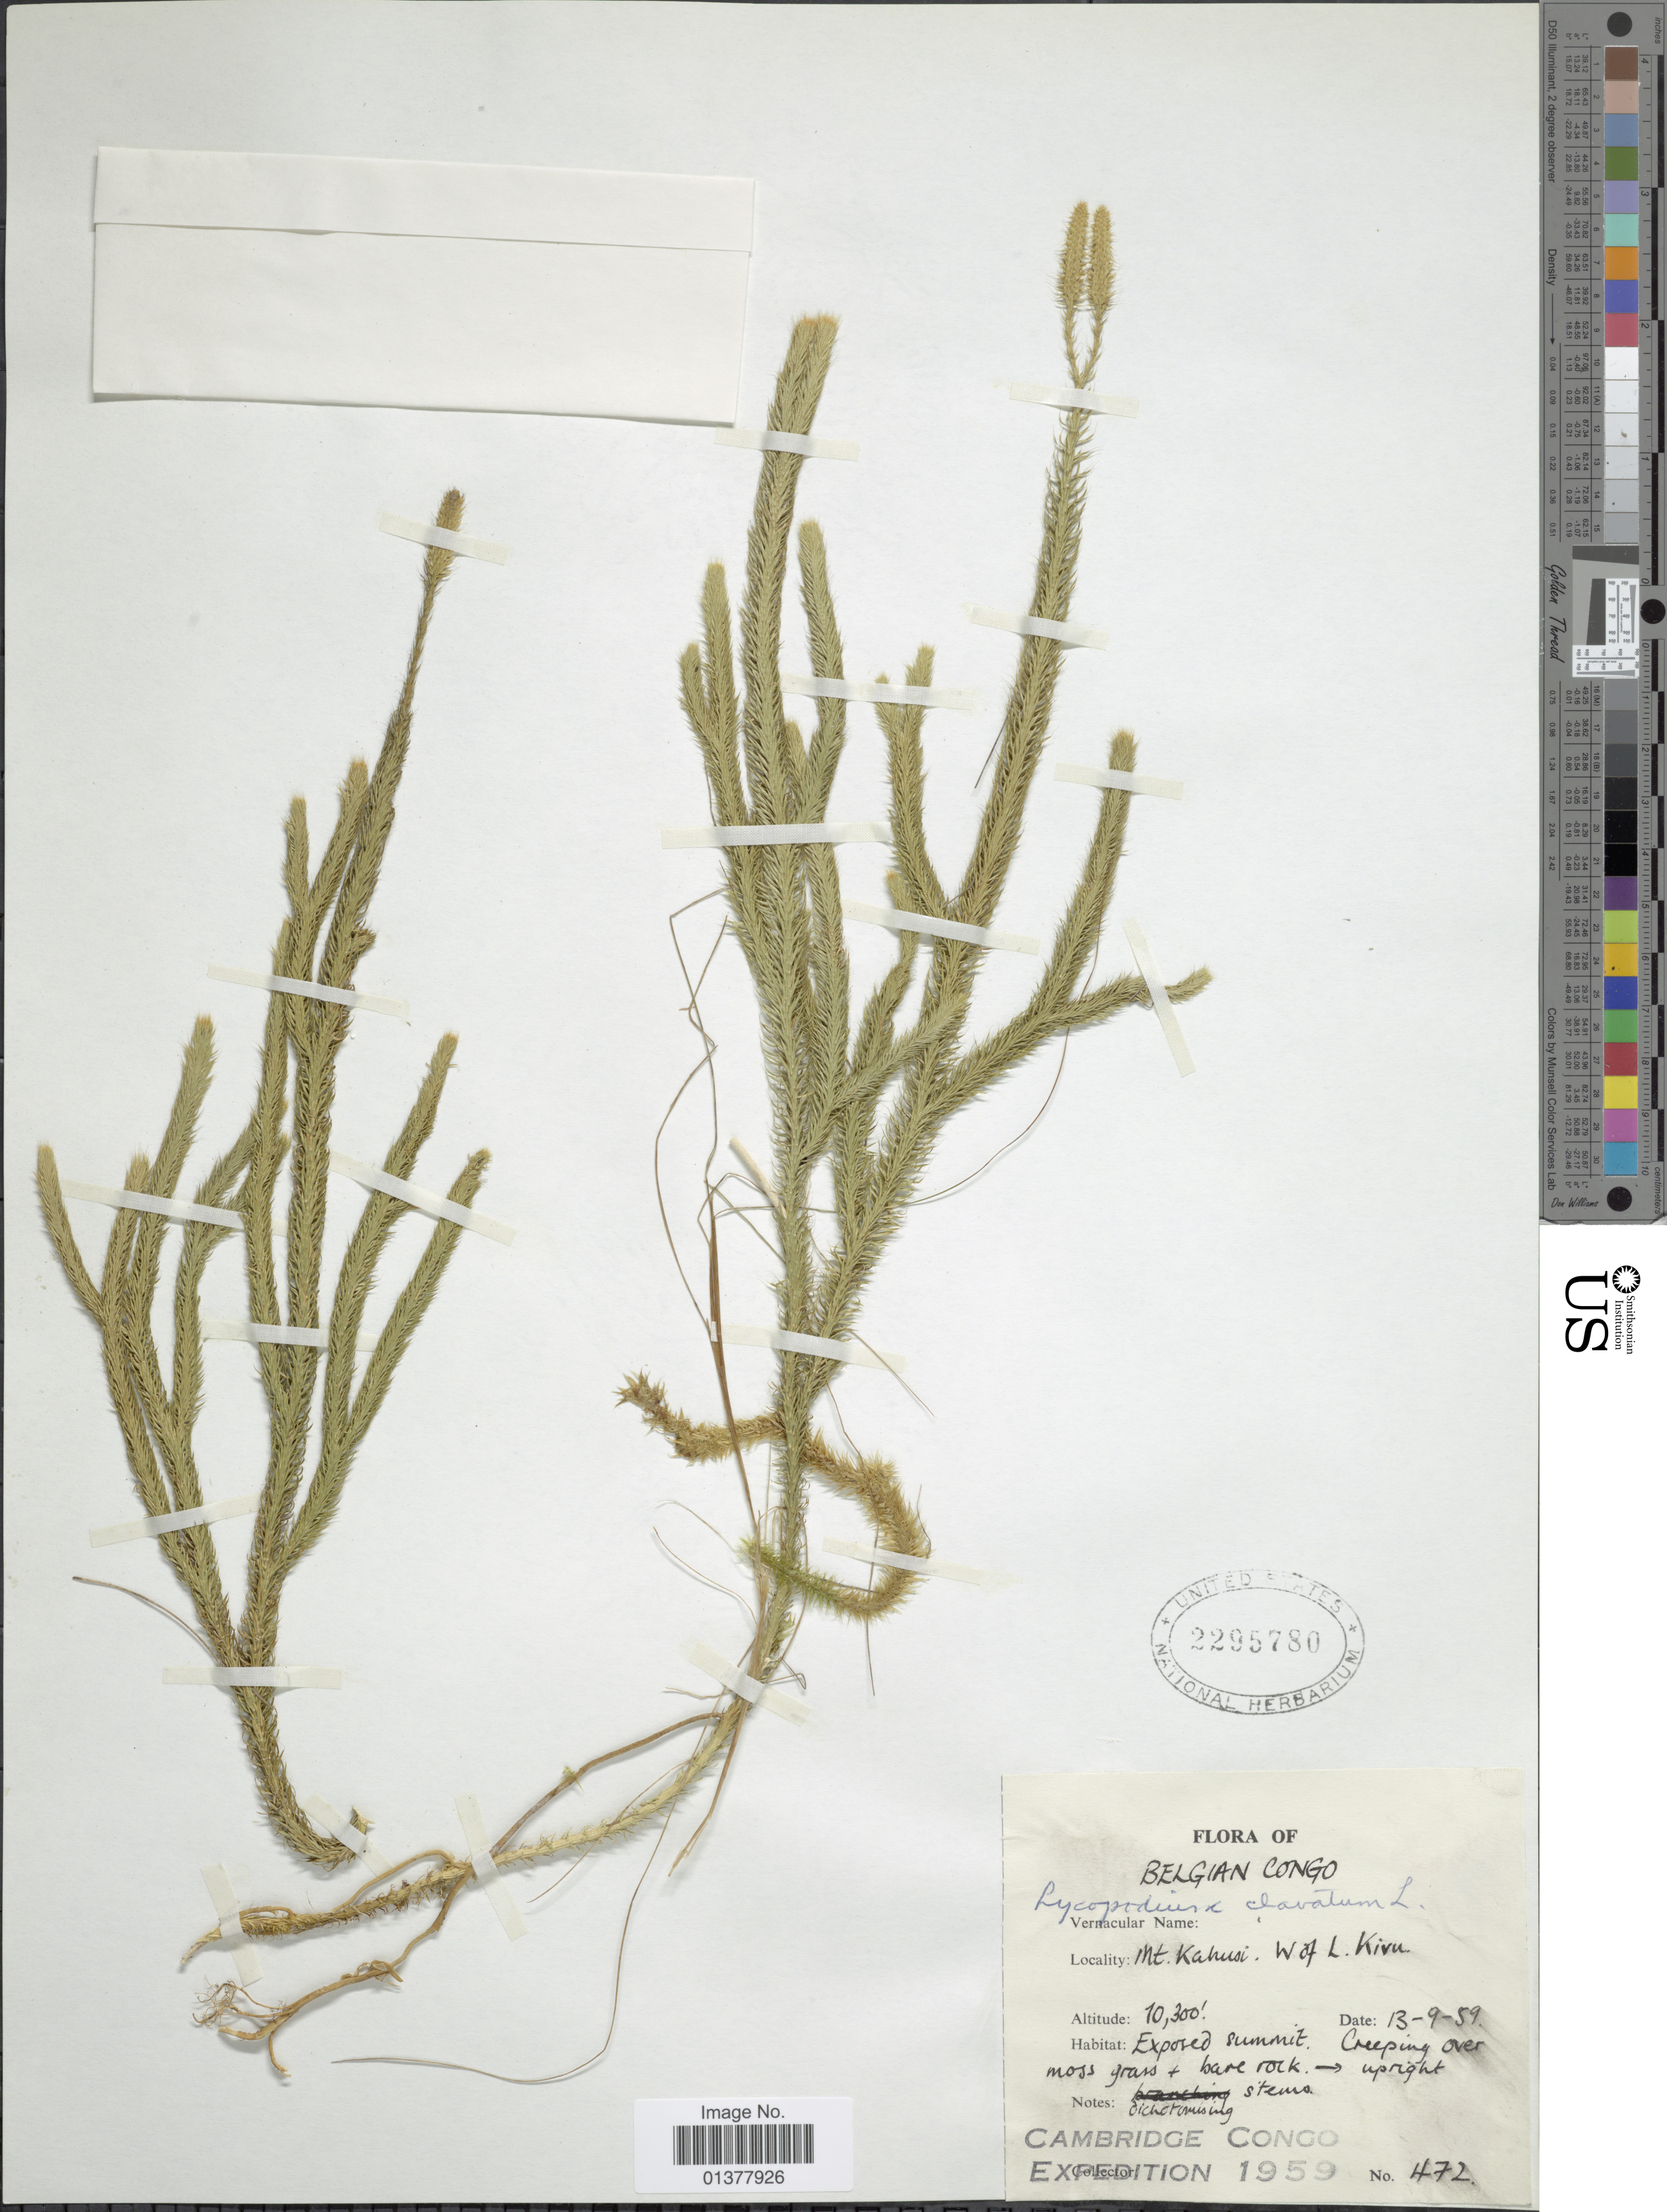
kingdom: Plantae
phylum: Tracheophyta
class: Lycopodiopsida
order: Lycopodiales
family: Lycopodiaceae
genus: Lycopodium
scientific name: Lycopodium clavatum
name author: L.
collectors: Cambridge Congo Expedition 1959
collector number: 472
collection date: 1959-09-13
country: Congo, Democratic Republic of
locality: Belgian Congo, Mt. Kahusi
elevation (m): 3139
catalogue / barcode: US 2295780